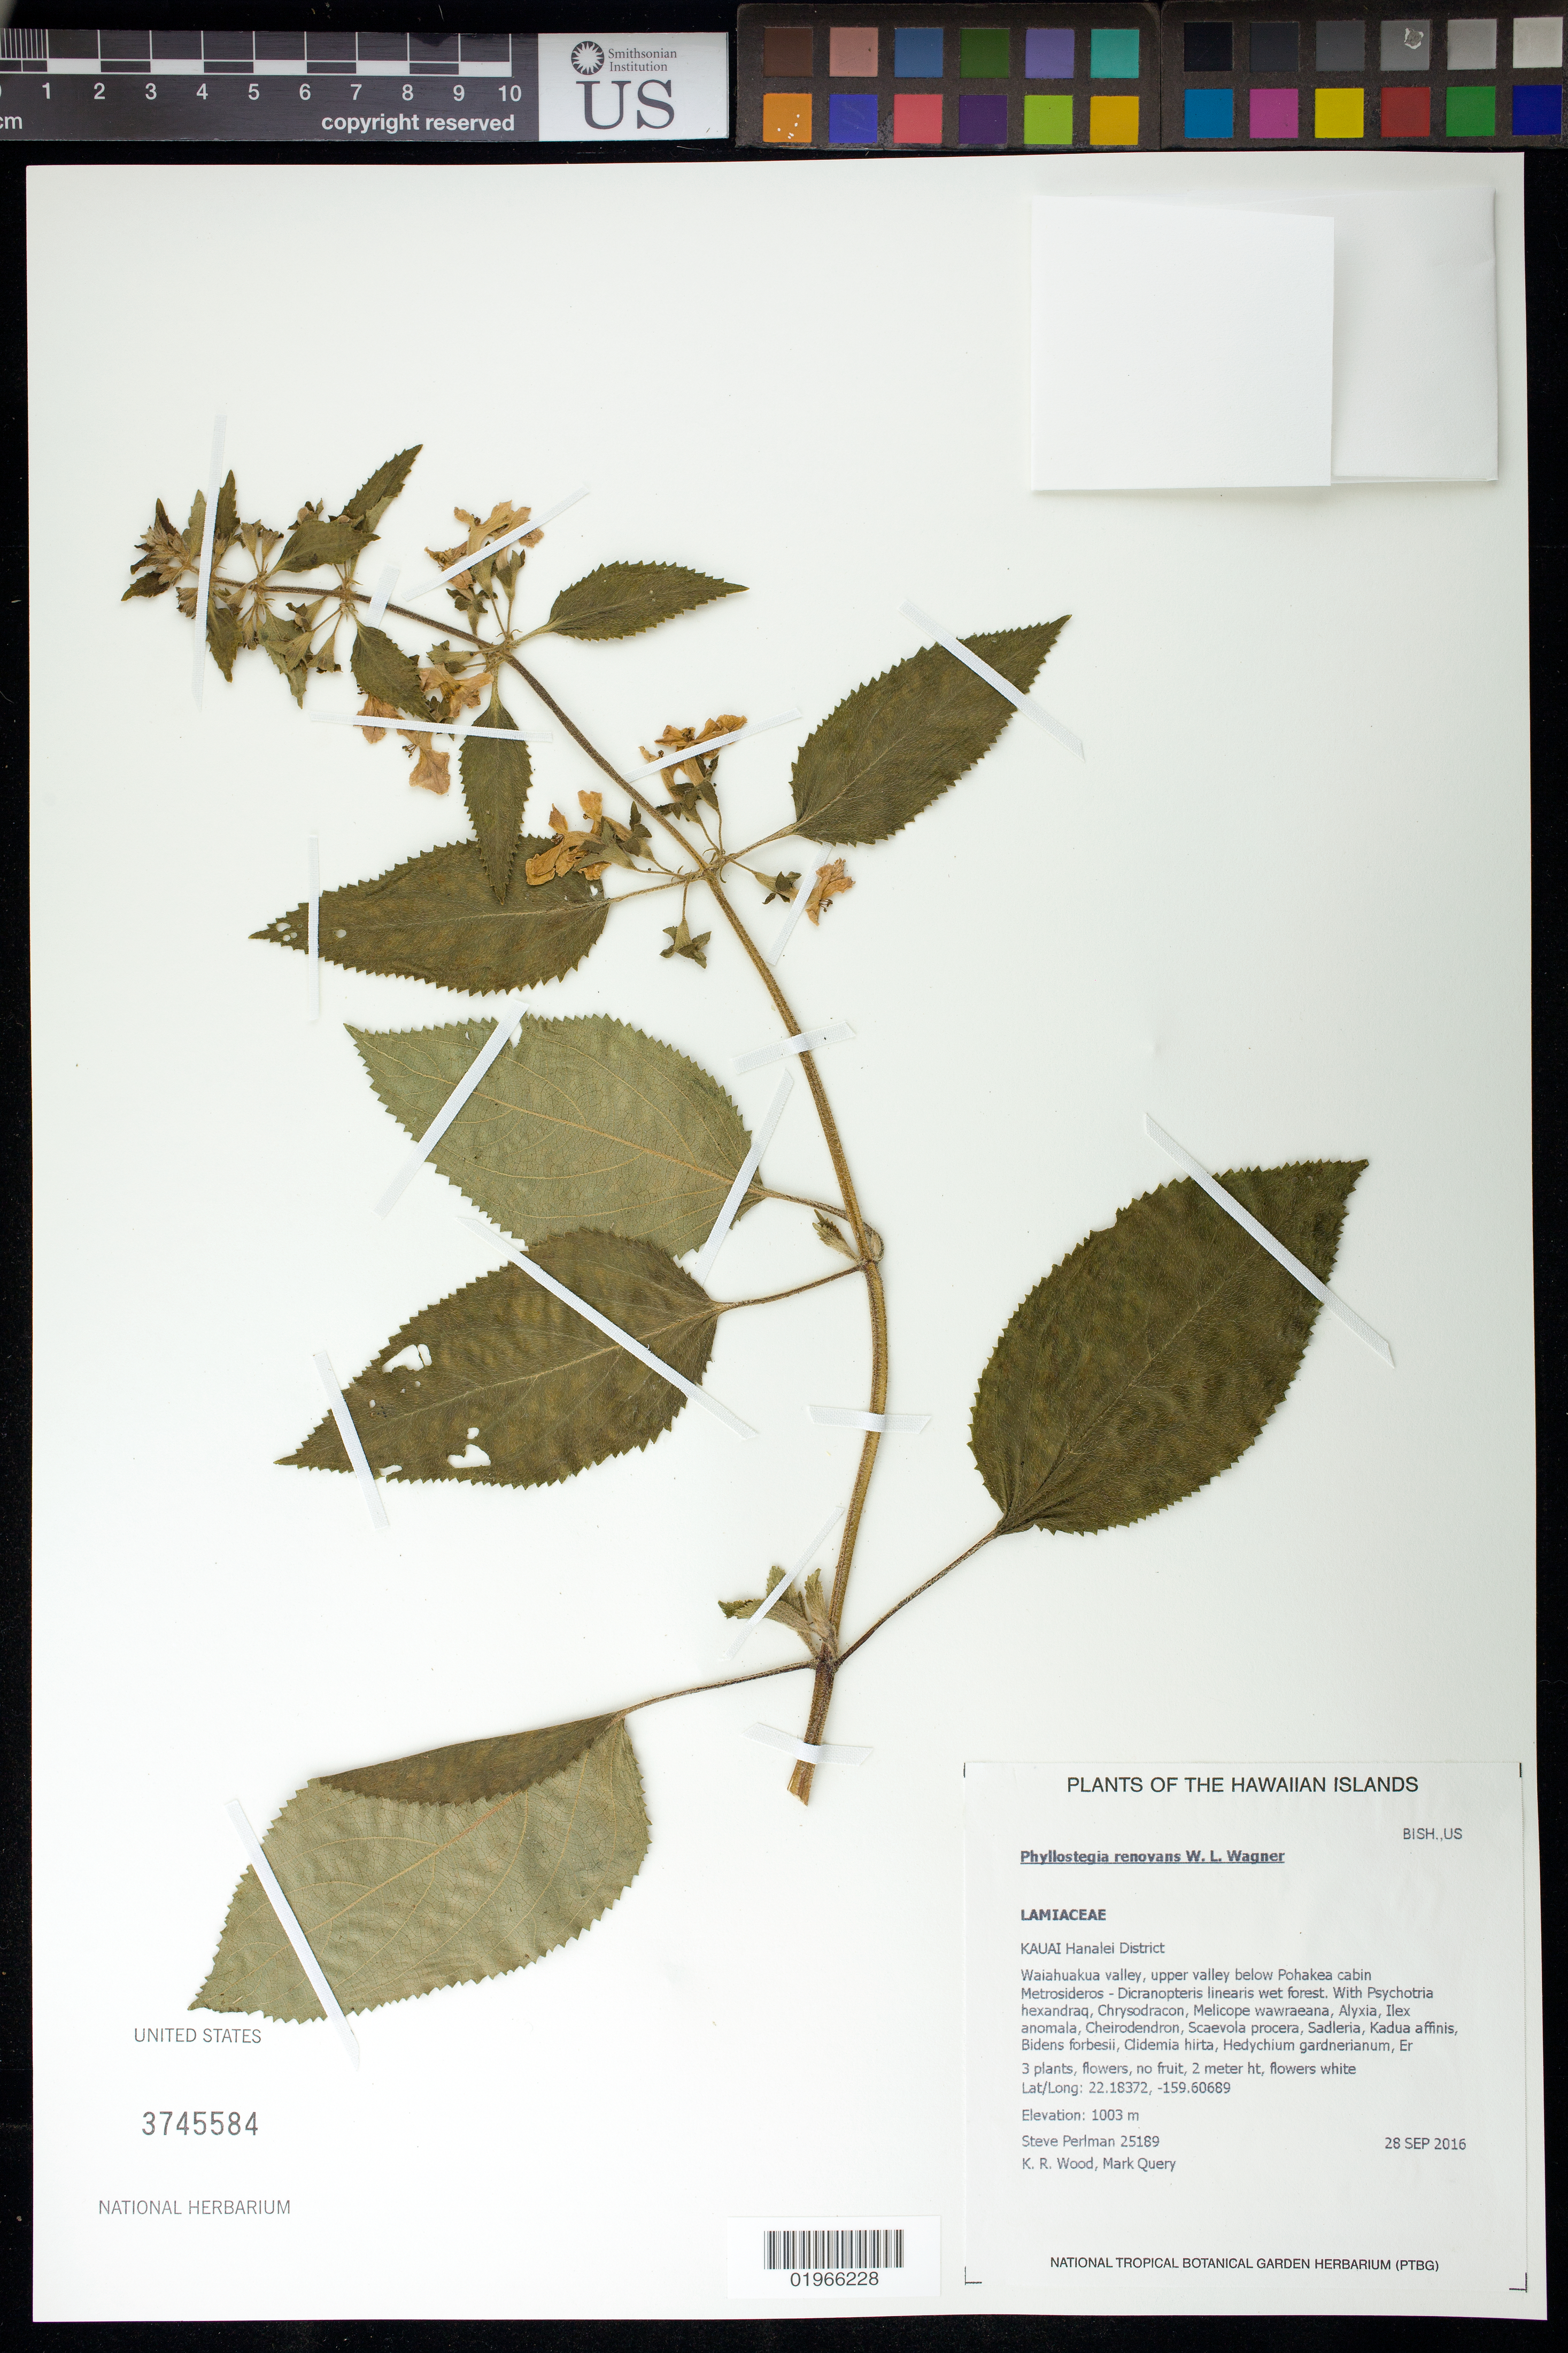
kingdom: Plantae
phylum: Tracheophyta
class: Magnoliopsida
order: Lamiales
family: Lamiaceae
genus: Phyllostegia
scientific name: Phyllostegia renovans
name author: W.L. Wagner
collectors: S. P. Perlman, K. R. Wood & M. Query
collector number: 25189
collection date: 2016-09-28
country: United States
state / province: Hawaii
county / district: Kauai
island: Kaua'i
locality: Hanalei District, Waiahuakua valley, upper valley below Pohakea cabin.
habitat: Wet forest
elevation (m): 1003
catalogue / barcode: US 3745584